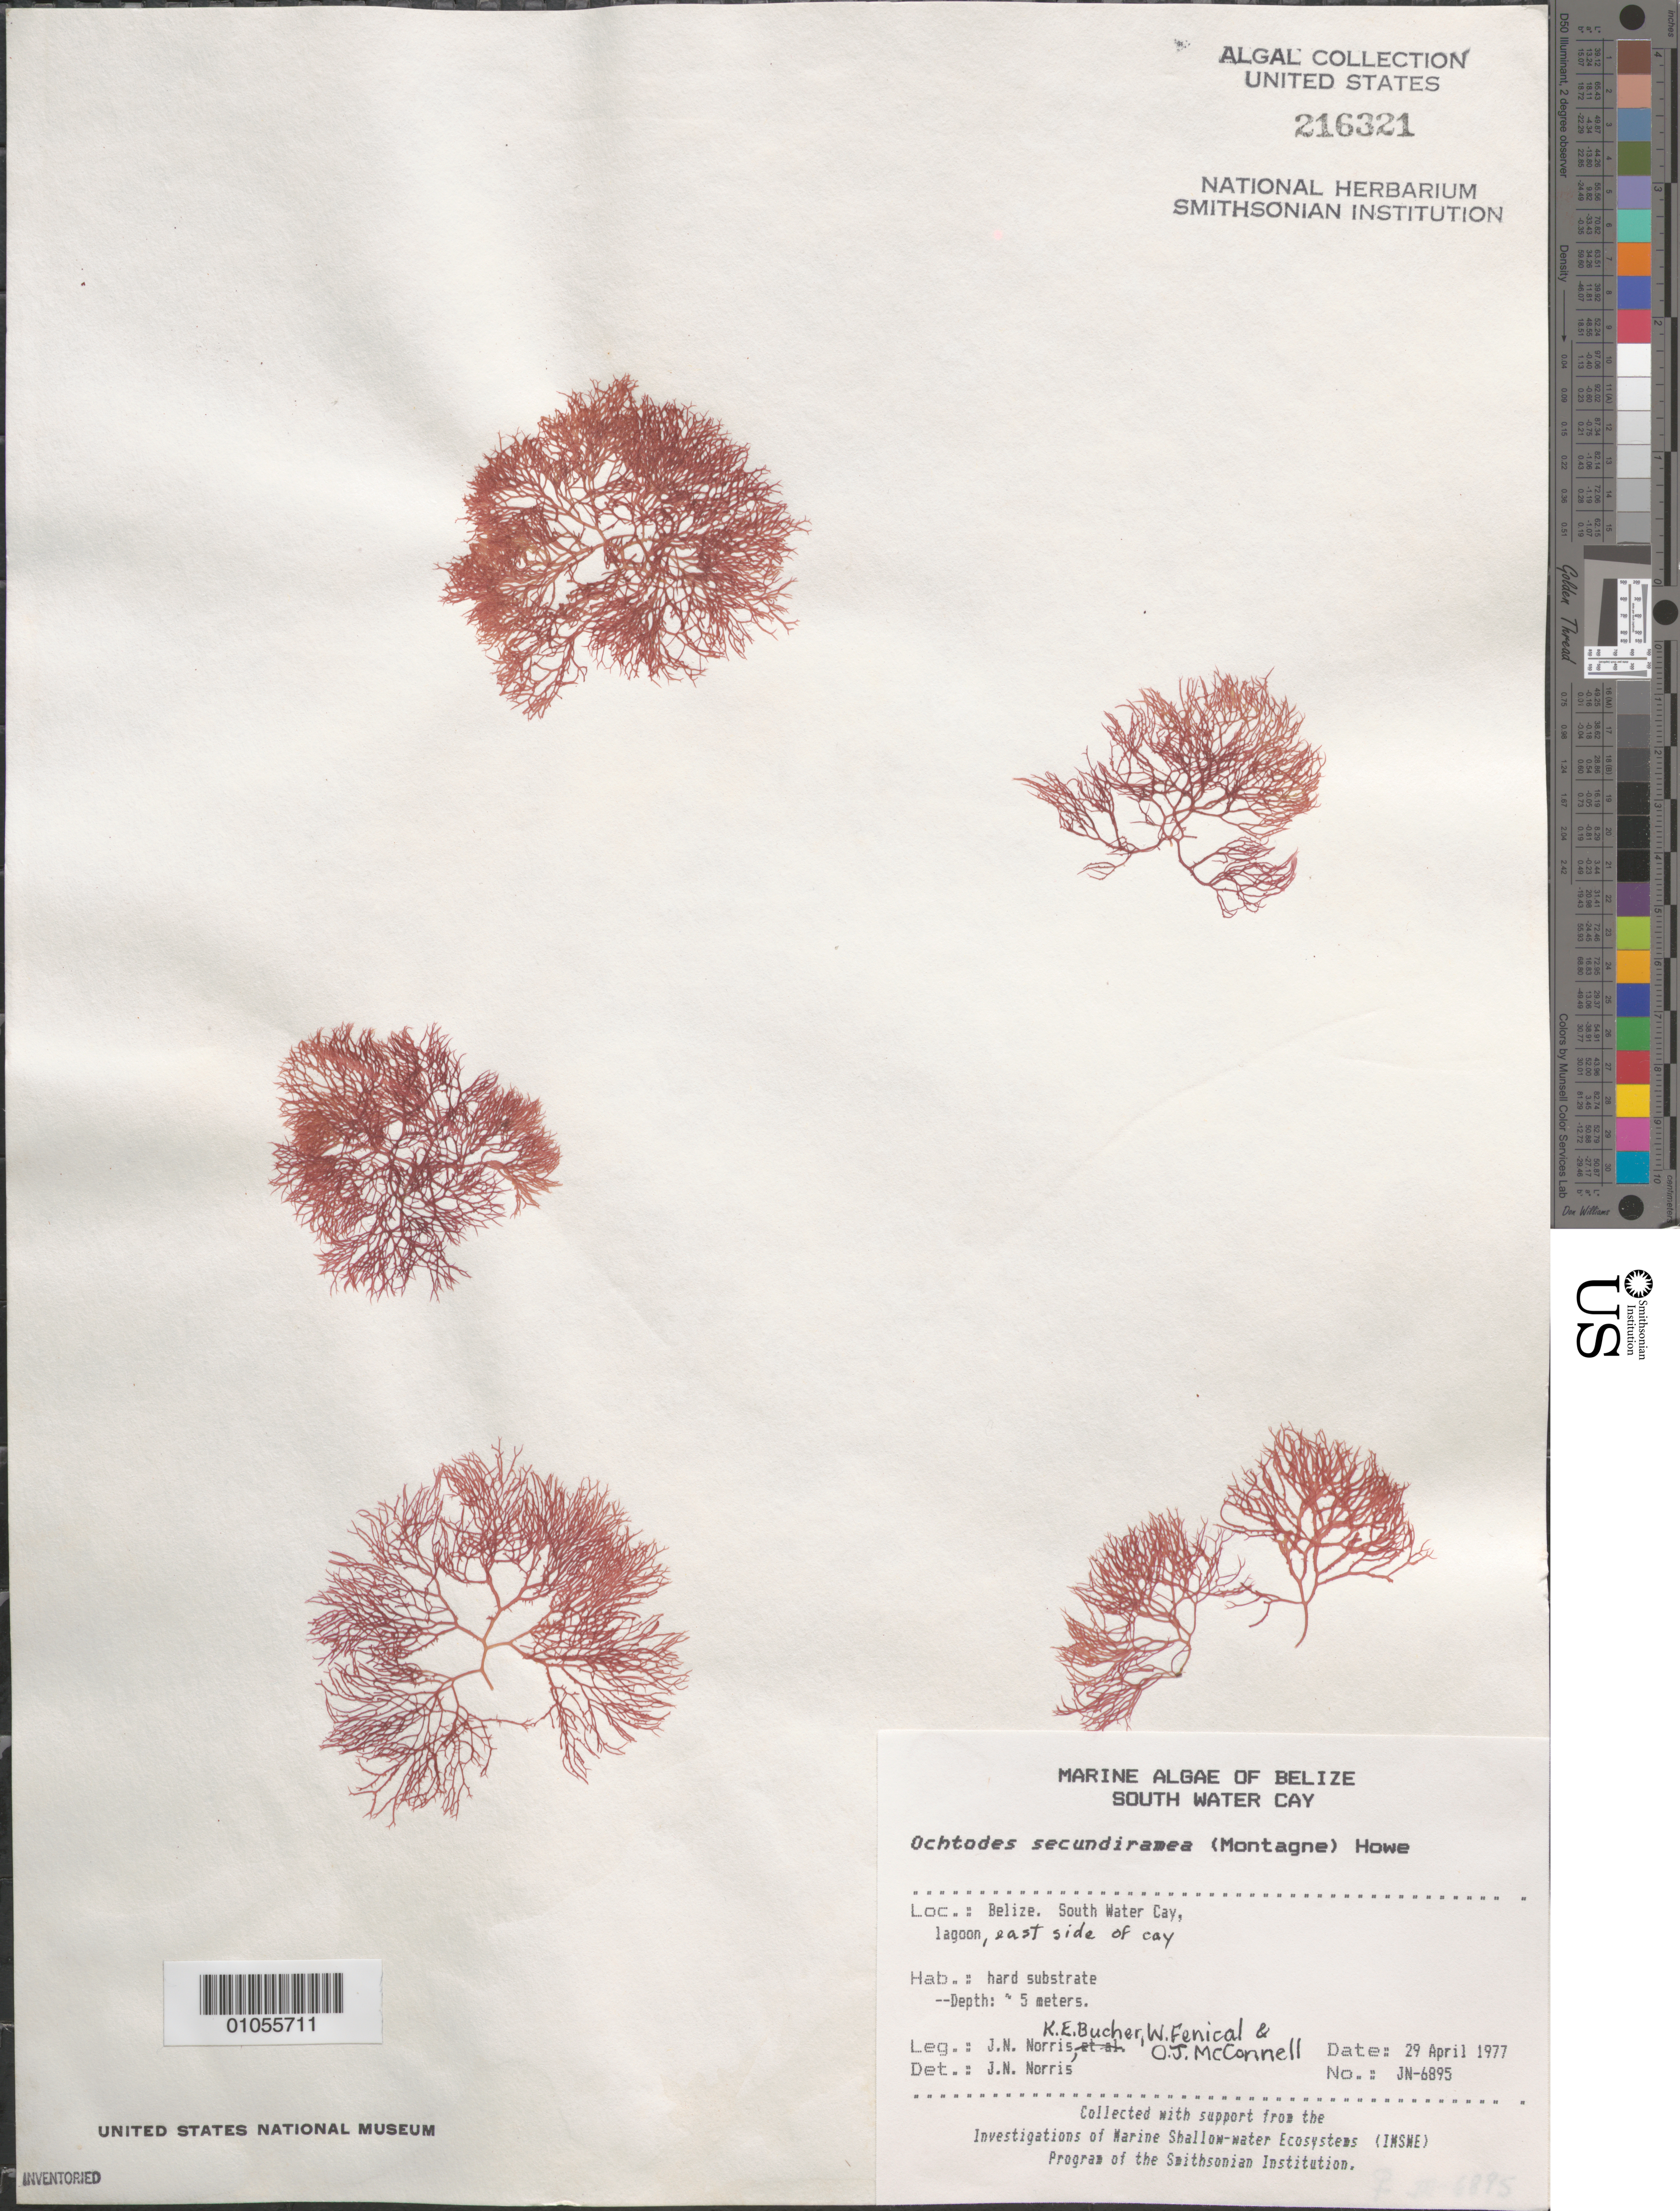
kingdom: Plantae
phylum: Rhodophyta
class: Florideophyceae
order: Gigartinales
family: Rhizophyllidaceae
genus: Ochtodes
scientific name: Ochtodes secundiramea, ined.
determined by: Norris, James N.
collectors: J. N. Norris, K. E. Bucher, W. Fenical & O. McConnell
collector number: JN-6895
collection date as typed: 29 Apr 1977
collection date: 1977-04-29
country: Belize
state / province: Stann Creek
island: South Water Cay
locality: East side of cay, lagoon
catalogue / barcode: US 216321